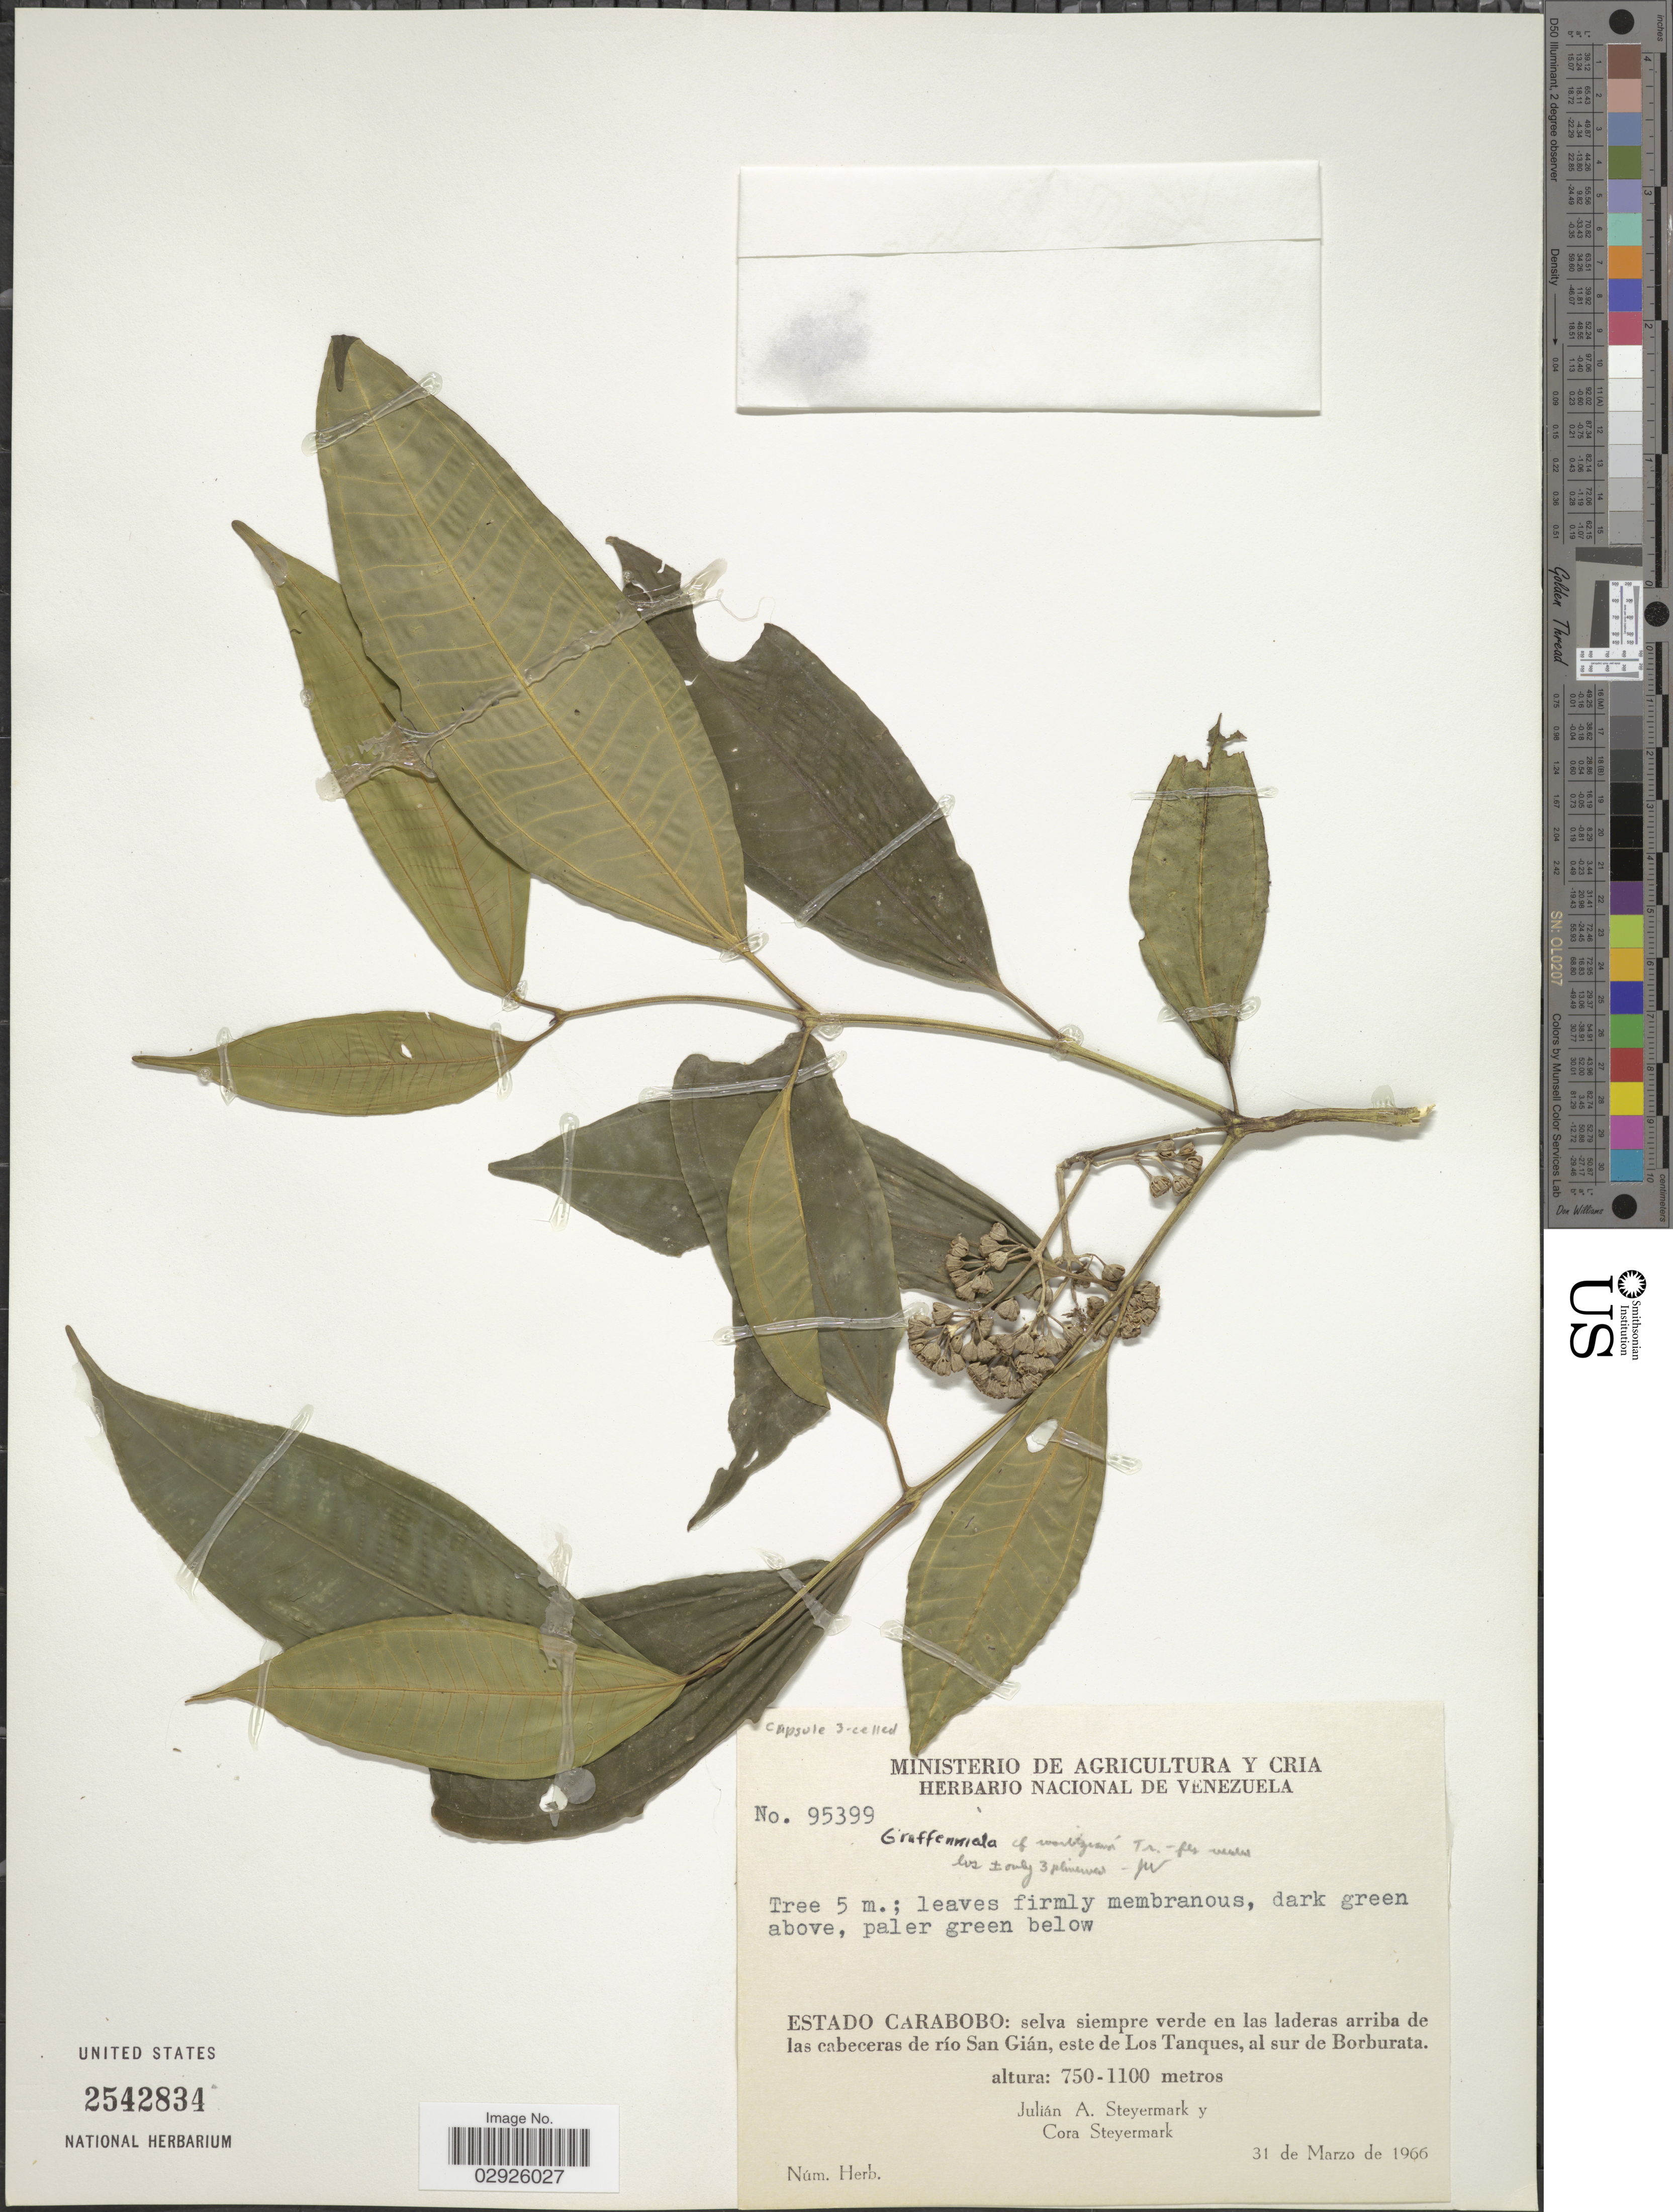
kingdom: Plantae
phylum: Tracheophyta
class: Magnoliopsida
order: Myrtales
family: Melastomataceae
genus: Graffenrieda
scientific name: Graffenrieda moritziana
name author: Triana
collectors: J. Steyermark & C. Steyermark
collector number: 95399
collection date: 1966-03-31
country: Venezuela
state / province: Carabobo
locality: Selva siempre verde en las laderas arriba de las cabeceras de río San Gián, este de Los Tanques, al sur de Borburata.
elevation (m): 750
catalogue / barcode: US 2542834